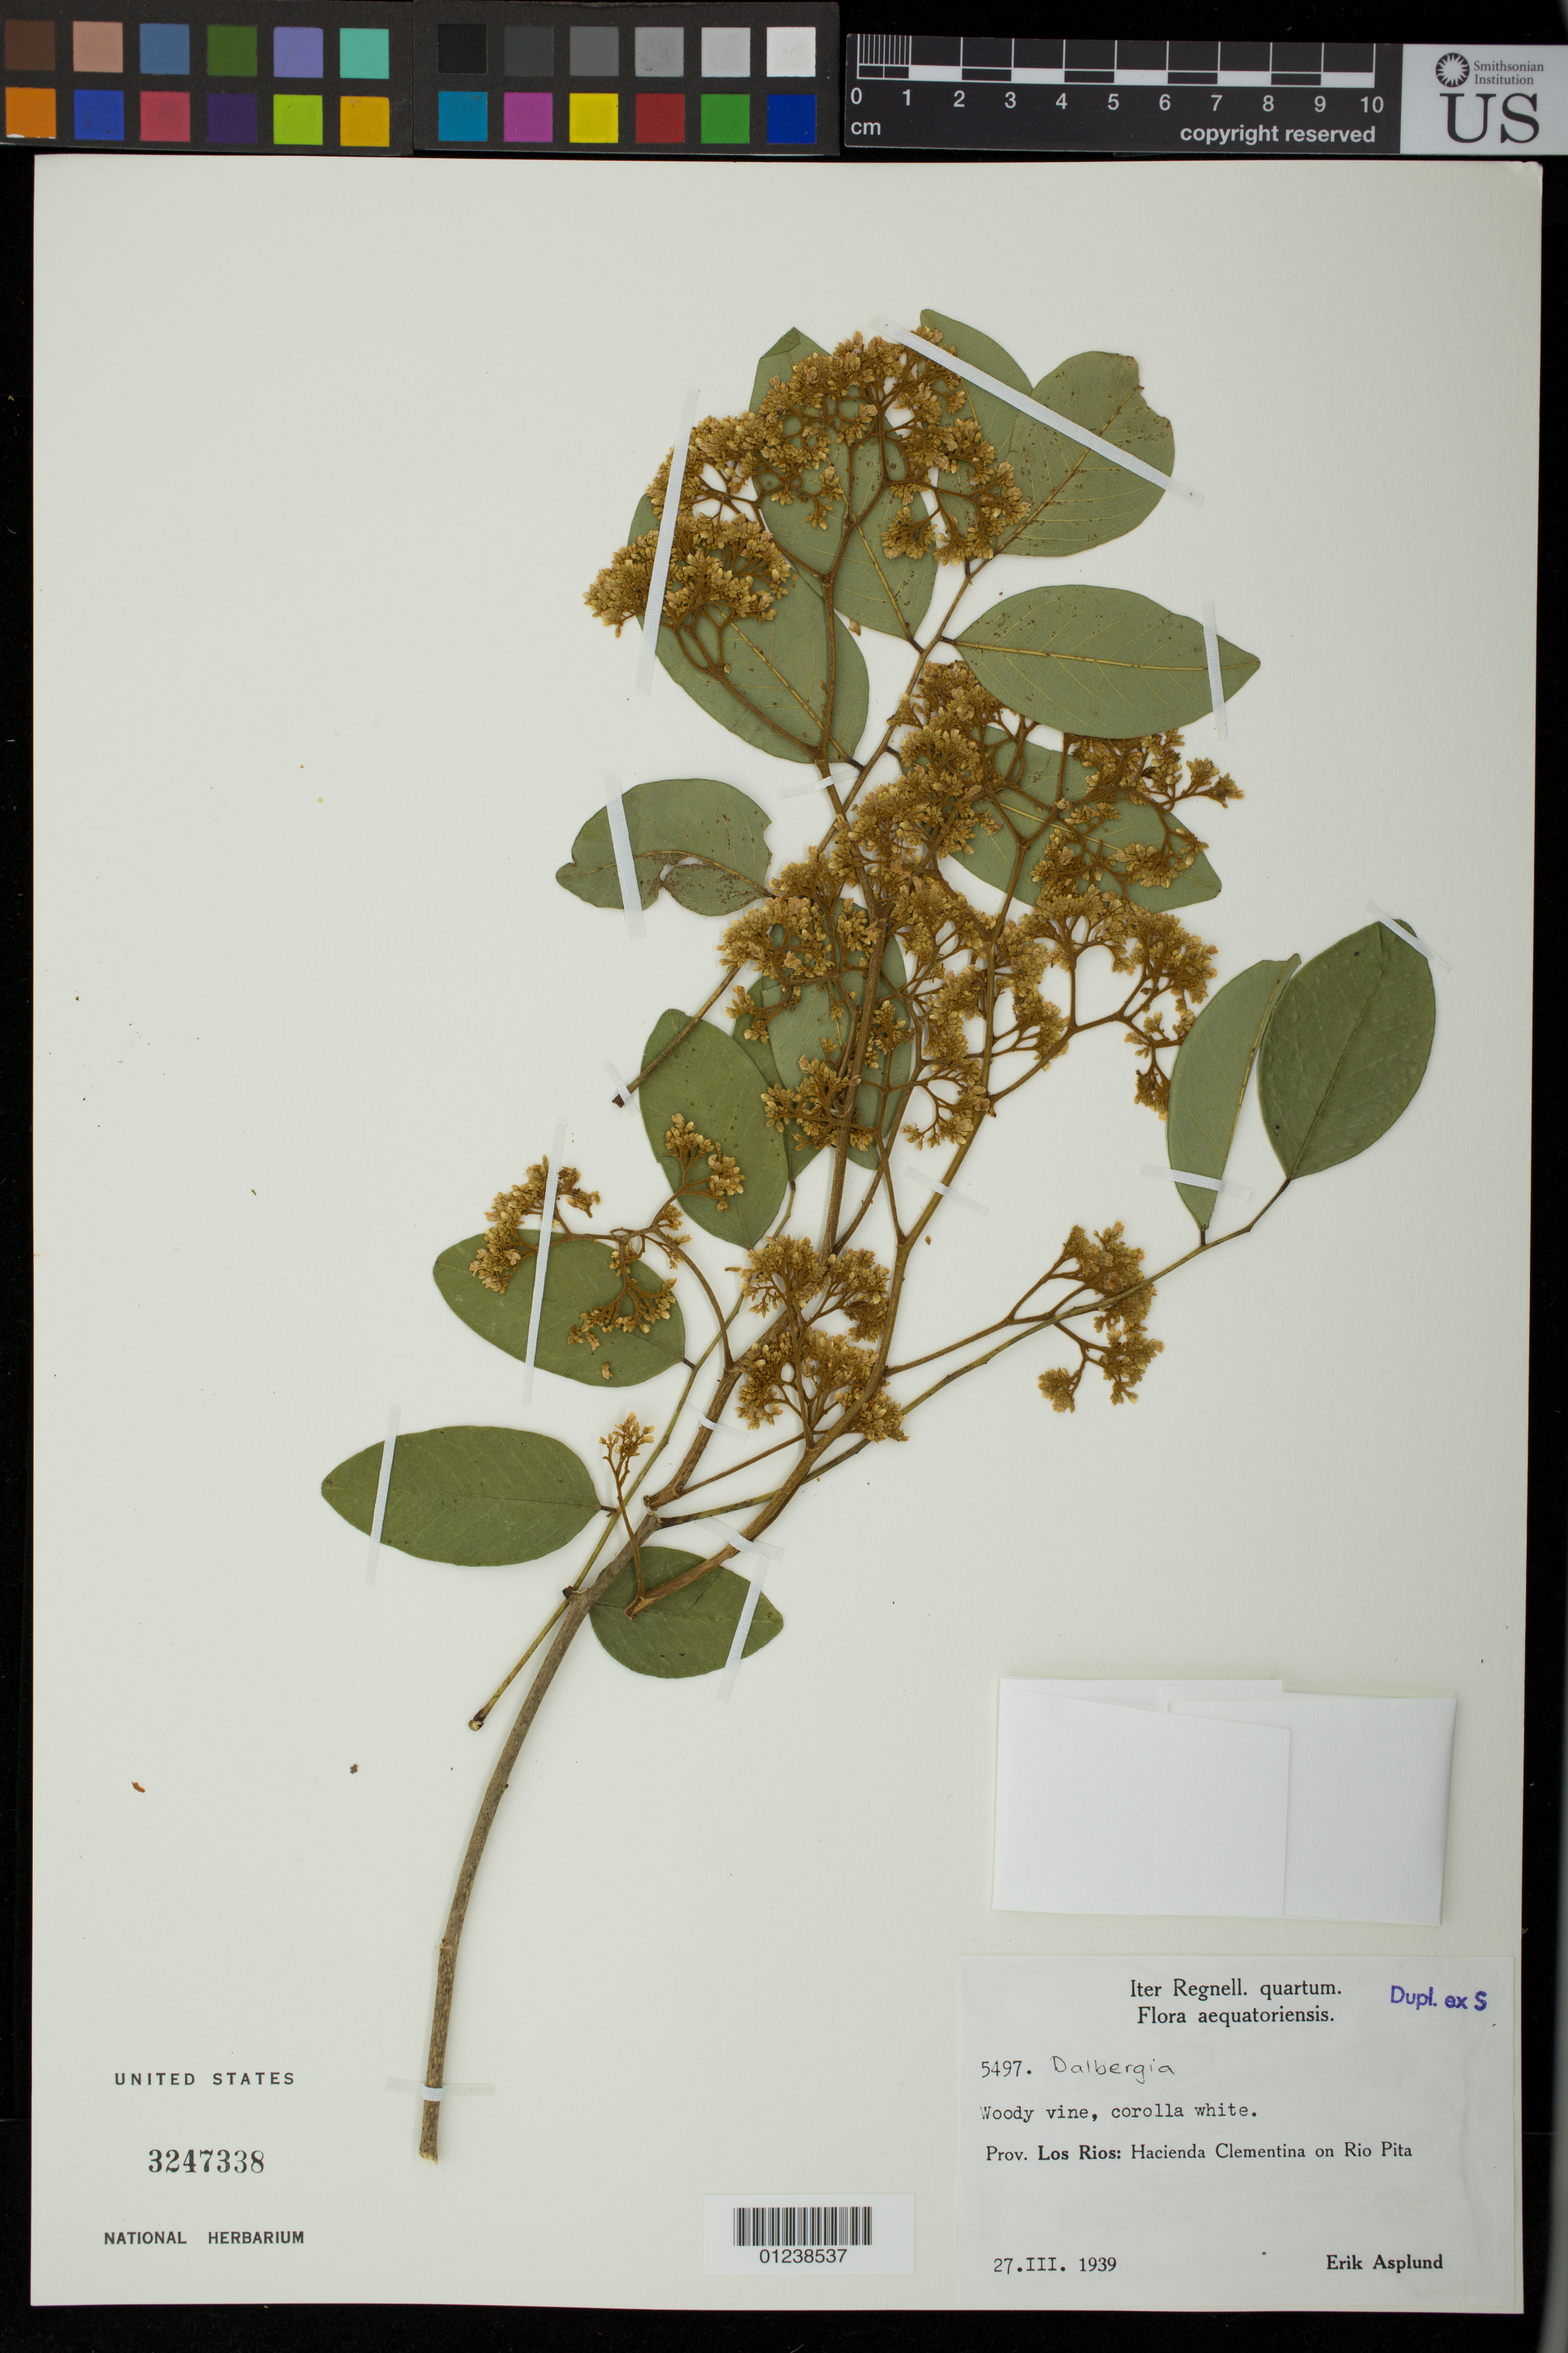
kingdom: Plantae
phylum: Tracheophyta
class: Magnoliopsida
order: Fabales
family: Fabaceae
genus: Dalbergia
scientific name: Dalbergia sp.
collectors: E. Asplund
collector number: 5497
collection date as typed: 27 Mar 1939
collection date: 1939-03-27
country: Ecuador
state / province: Los Ríos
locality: Hacienda Clementina on Rio Pita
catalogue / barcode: US 3247338